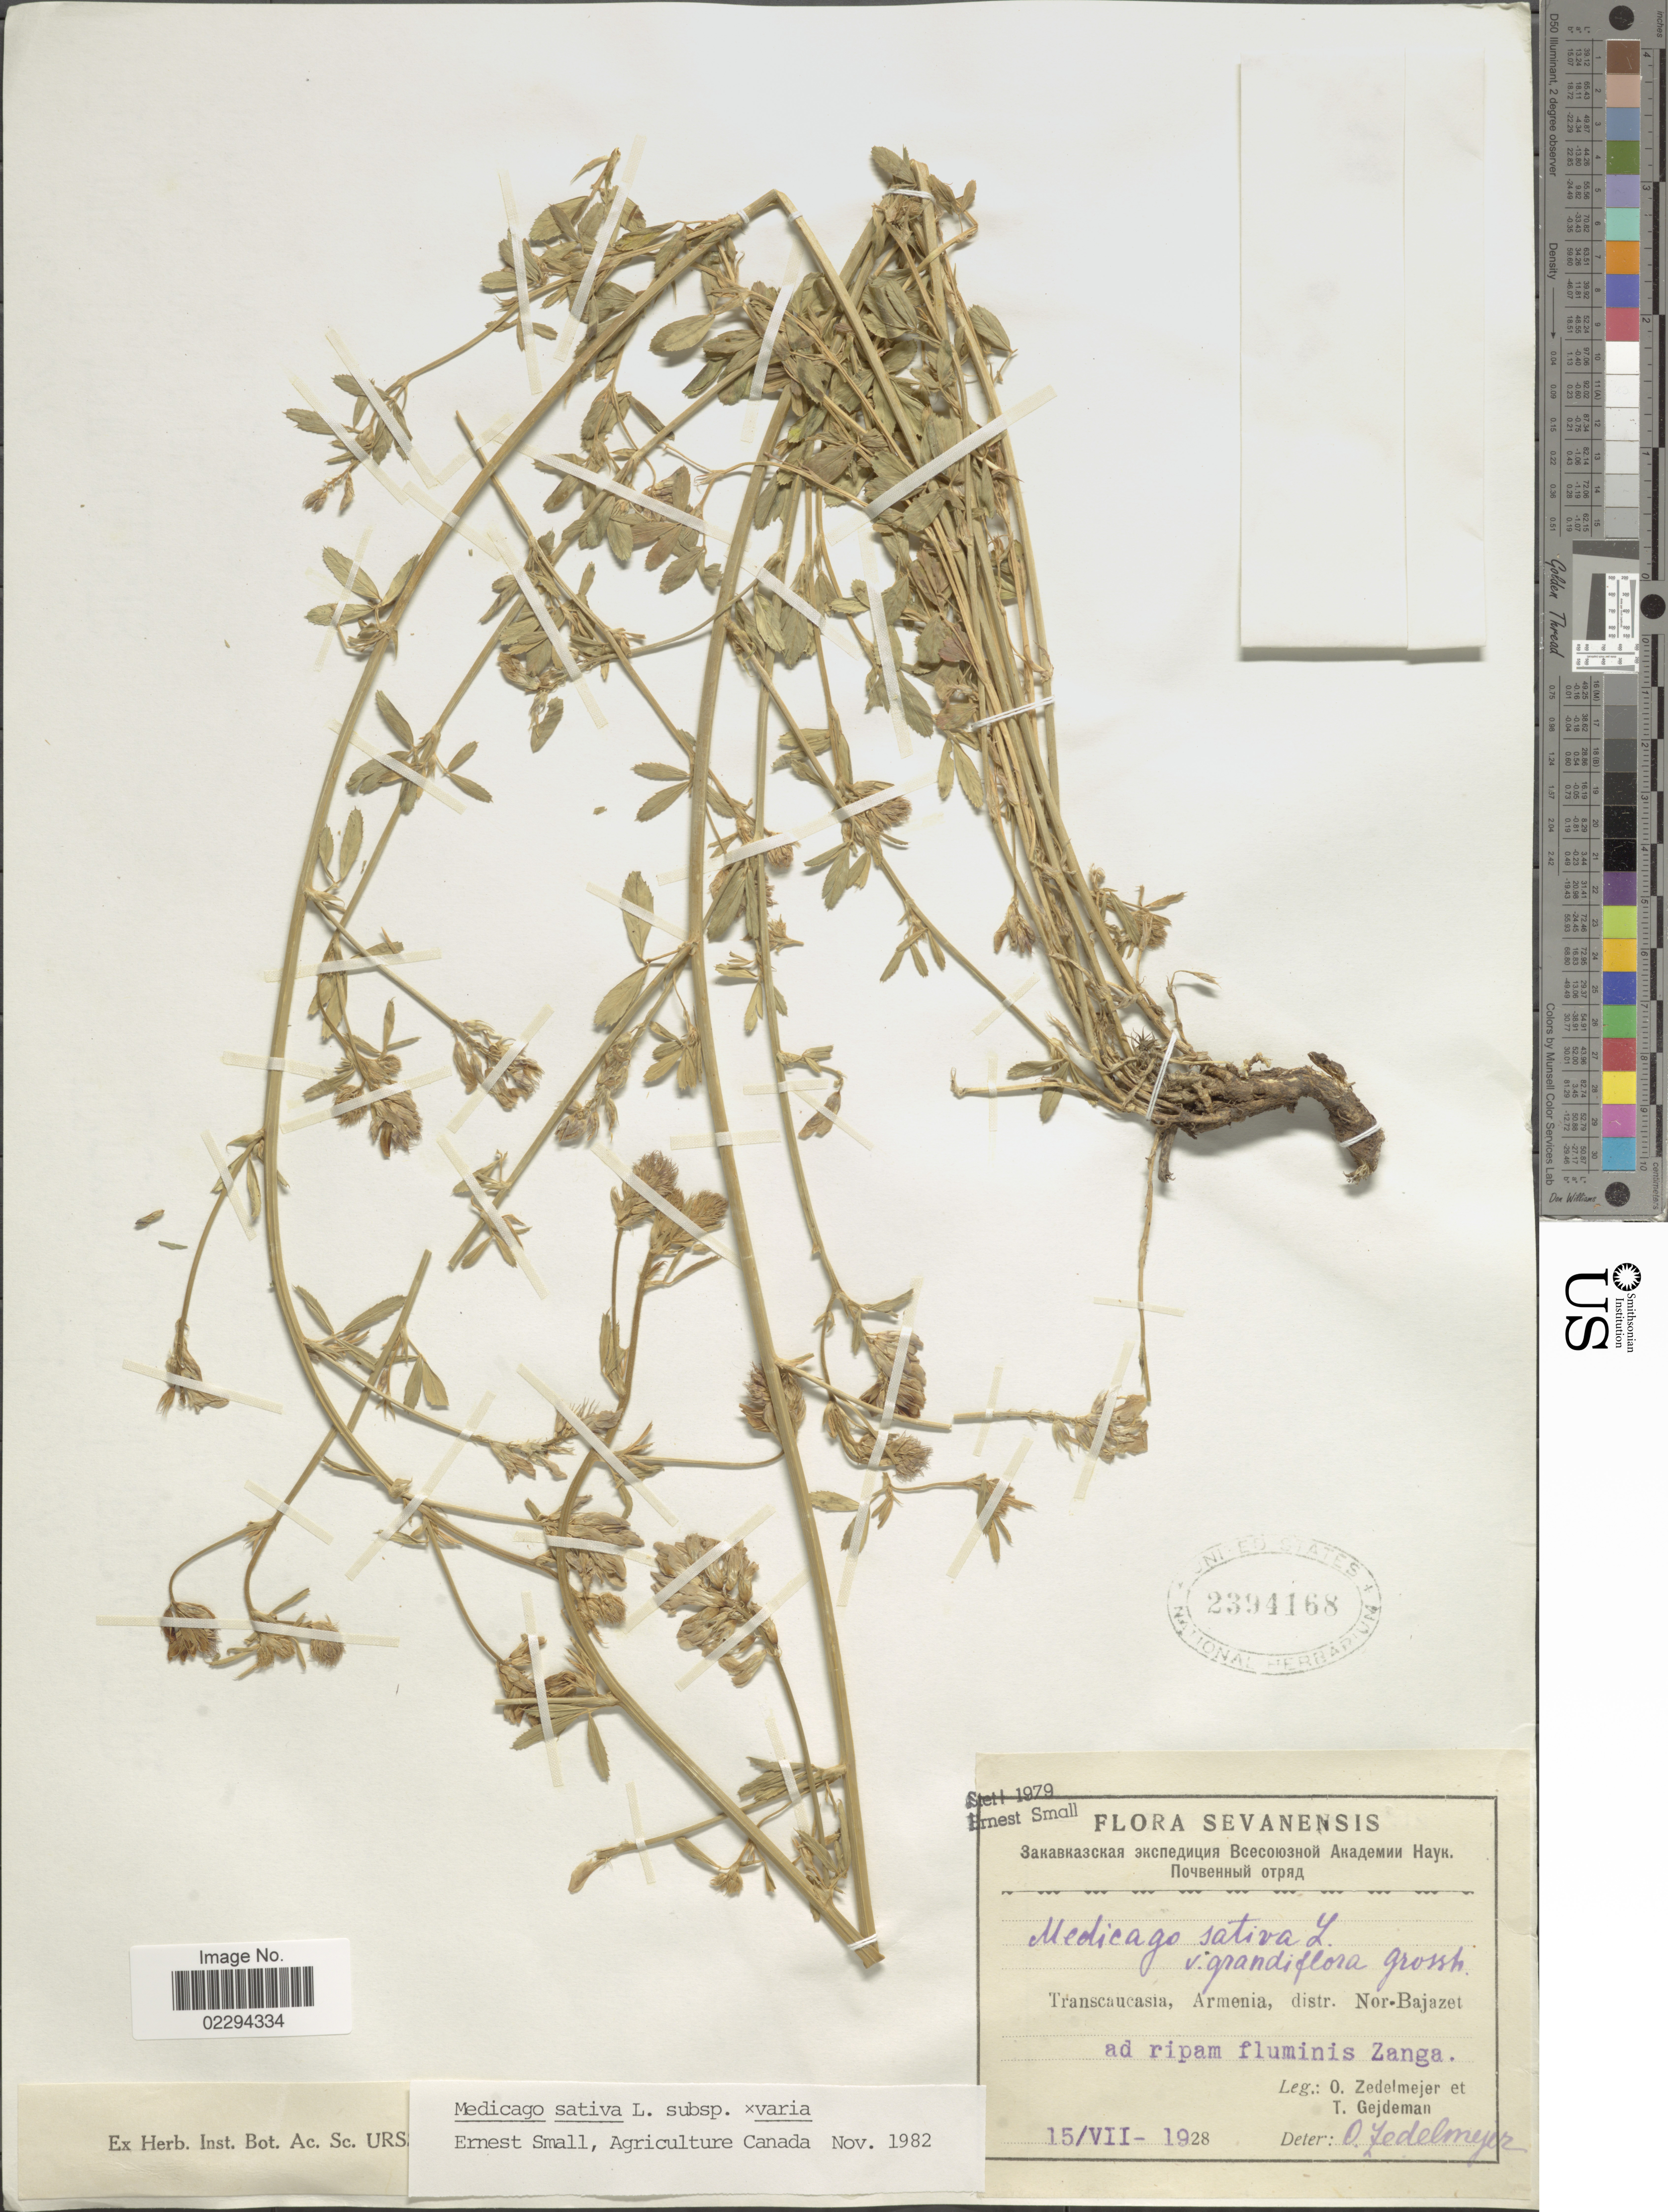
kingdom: Plantae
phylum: Tracheophyta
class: Magnoliopsida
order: Fabales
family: Fabaceae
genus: Medicago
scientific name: Medicago x sativa subsp. sativa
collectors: O. Zedelmejer & T. Gejdeman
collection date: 1928-07-15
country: Armenia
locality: Sevanensis, Transcaucasia, Armenia, distr. Nor-Bajazet, ad ripam fluminis Zanga.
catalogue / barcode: US 2394168